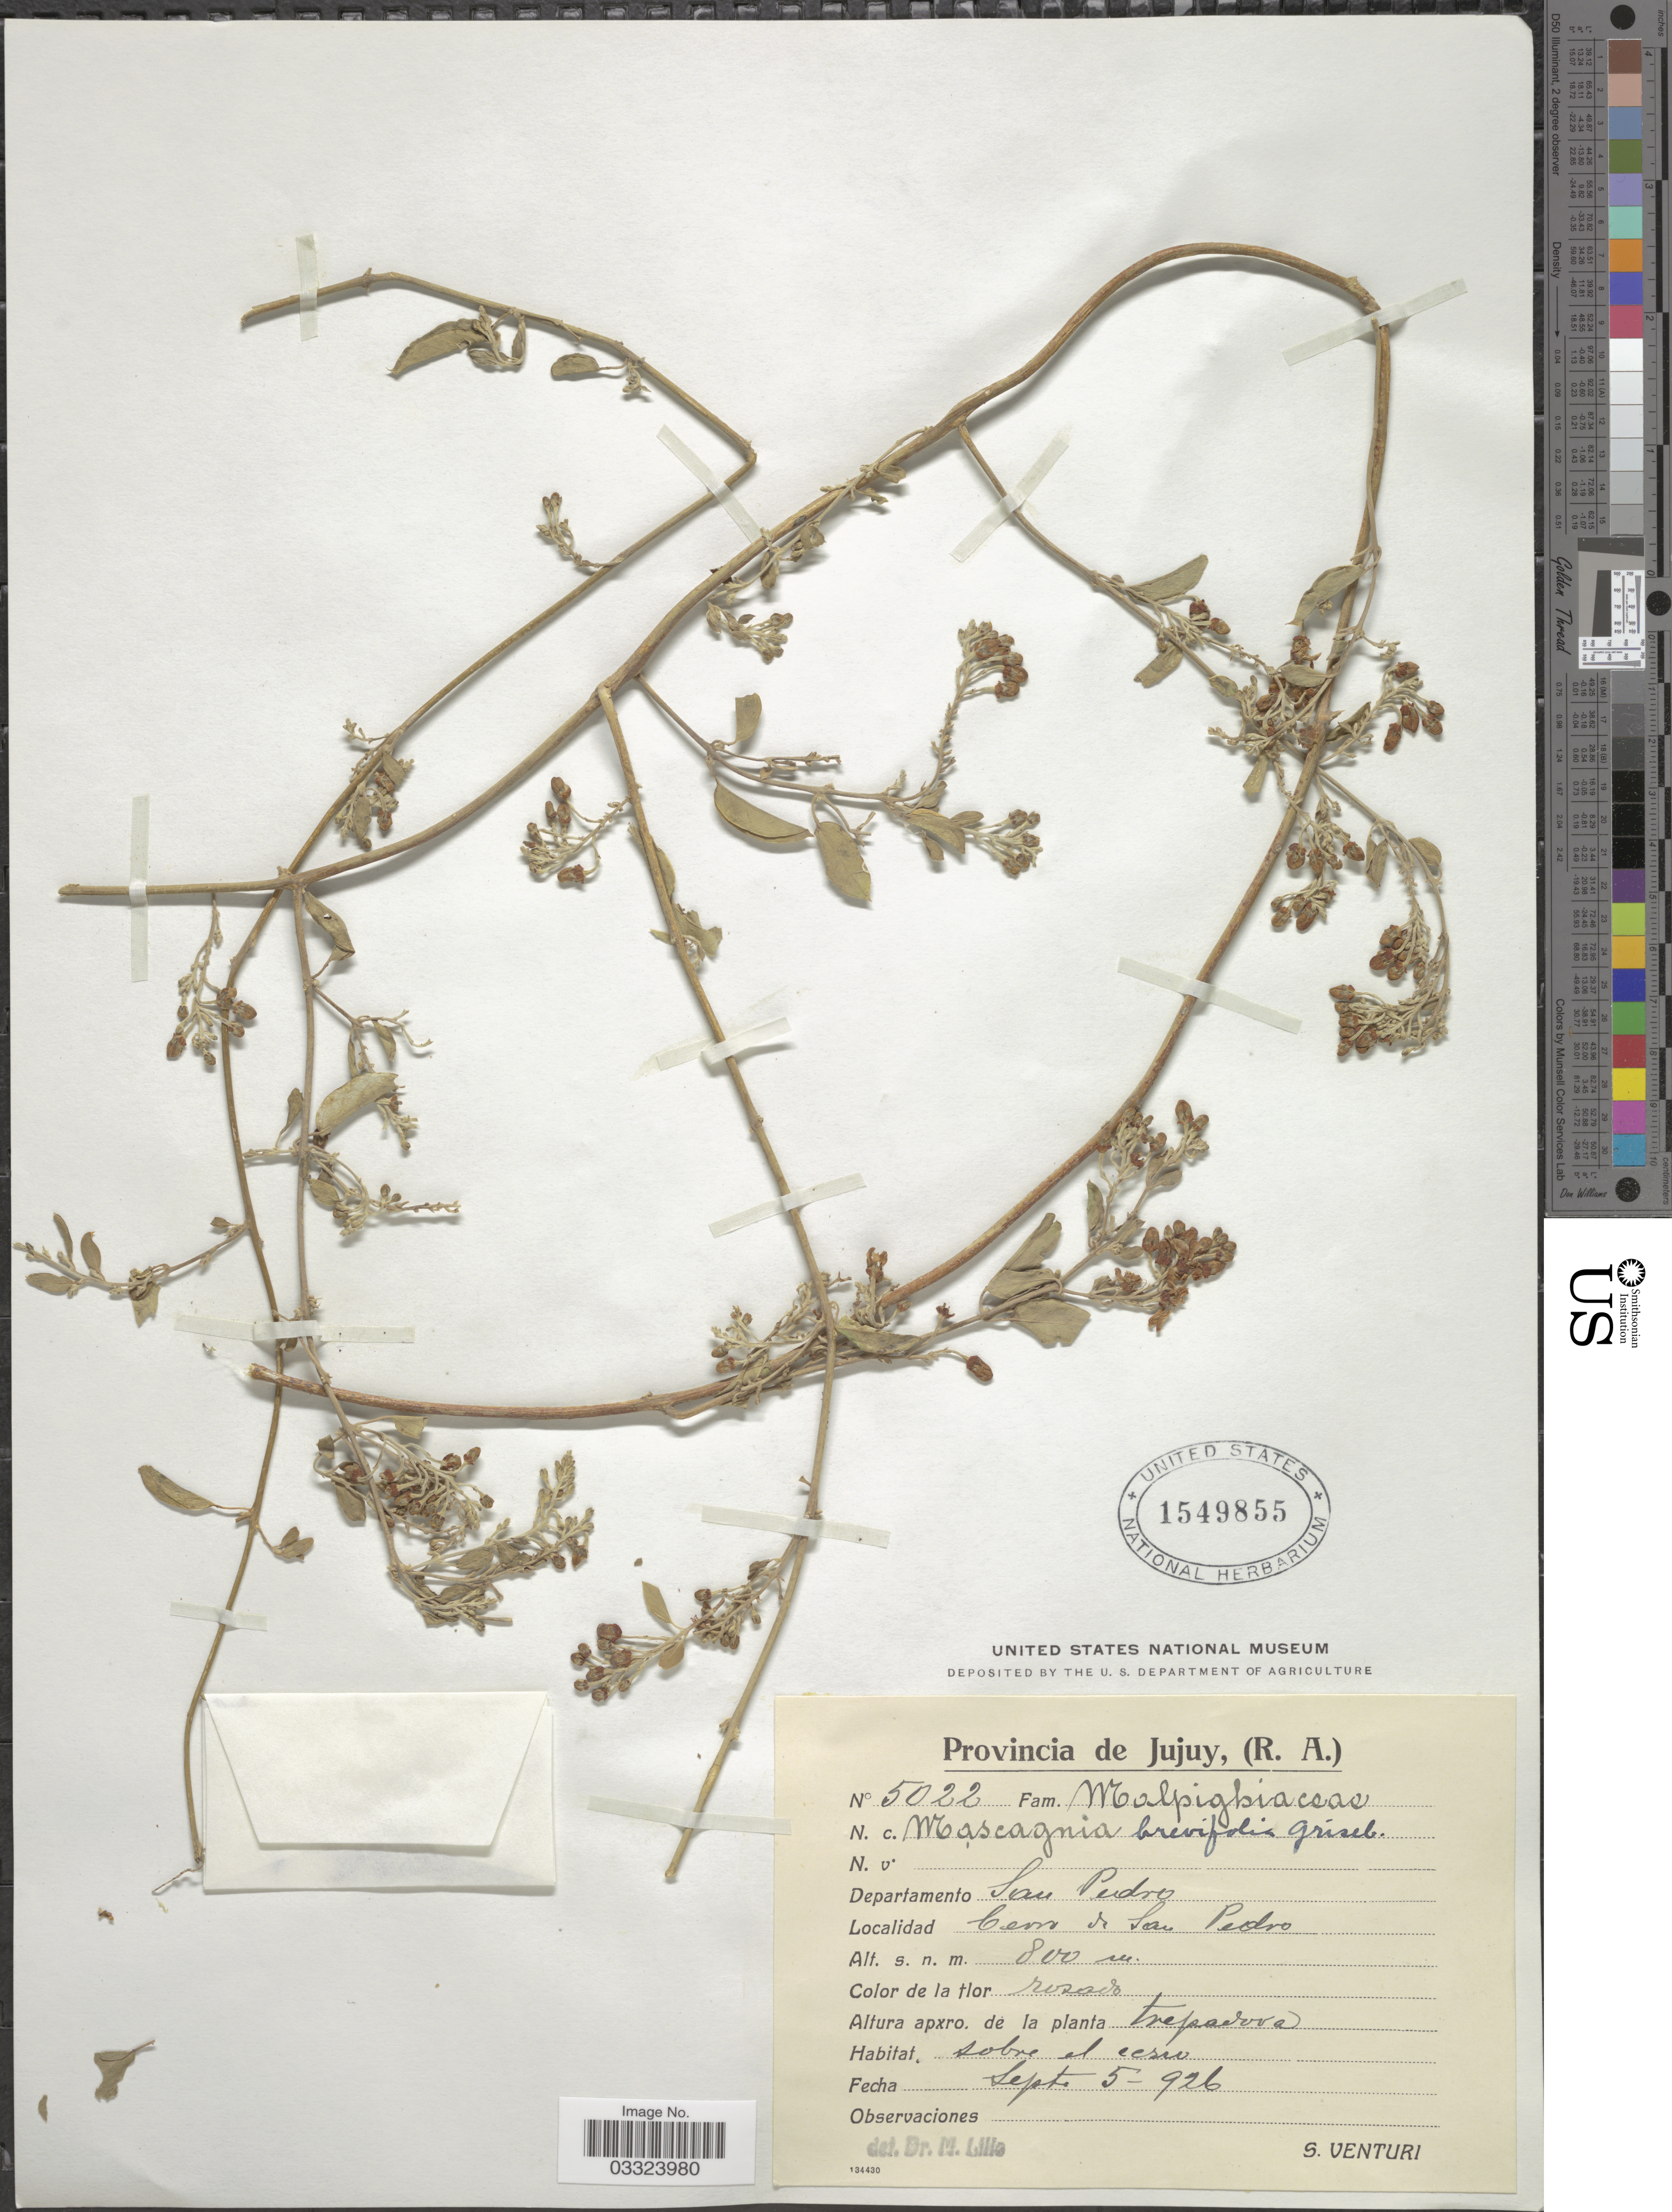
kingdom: Plantae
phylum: Tracheophyta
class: Magnoliopsida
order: Malpighiales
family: Malpighiaceae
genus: Mascagnia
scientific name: Mascagnia brevifolia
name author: Griseb.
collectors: S. Venturi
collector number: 5022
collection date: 1926-09-05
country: Argentina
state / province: Jujuy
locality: Departamento San Pedro, Cerro de San Pedro.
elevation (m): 800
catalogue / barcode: US 1549855